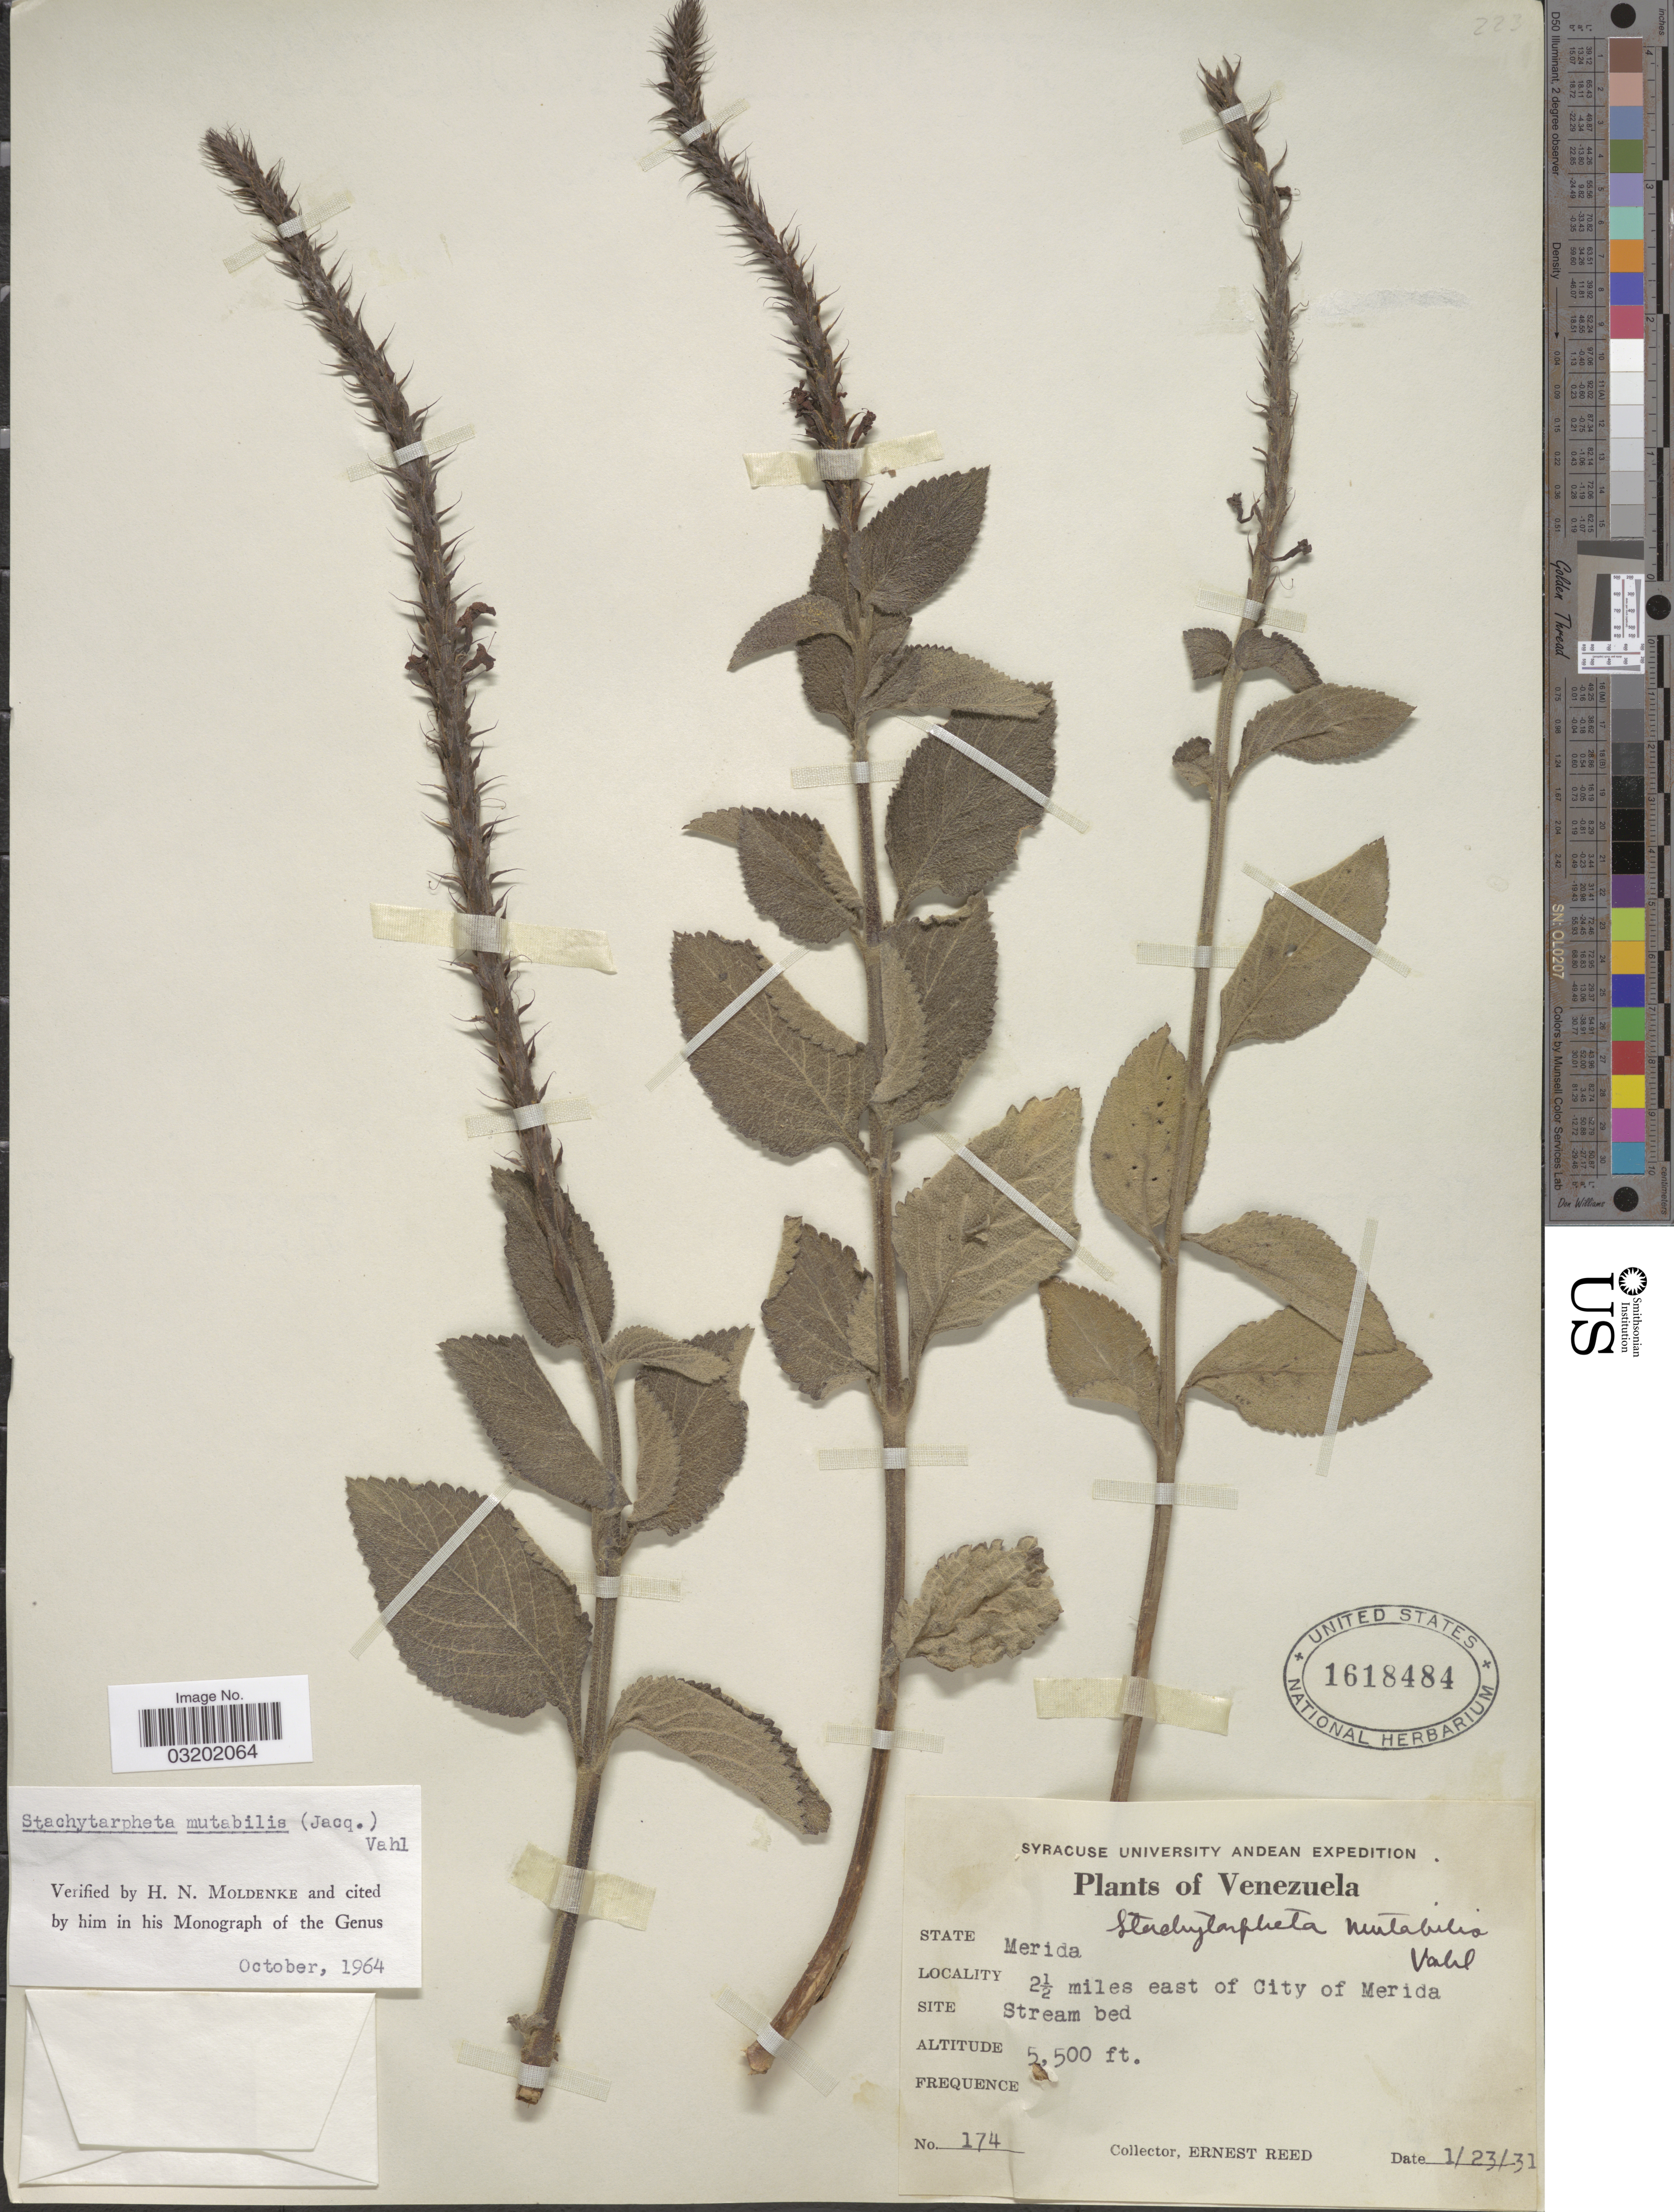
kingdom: Plantae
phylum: Tracheophyta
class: Magnoliopsida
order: Lamiales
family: Verbenaceae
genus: Stachytarpheta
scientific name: Stachytarpheta mutabilis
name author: (Jacq.) Vahl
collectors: E. Reed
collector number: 174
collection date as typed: Transcribed d/m/y: 23/1/31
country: Venezuela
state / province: Mérida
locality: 2½ miles east of City of Merida.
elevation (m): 1676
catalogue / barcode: US 1618484